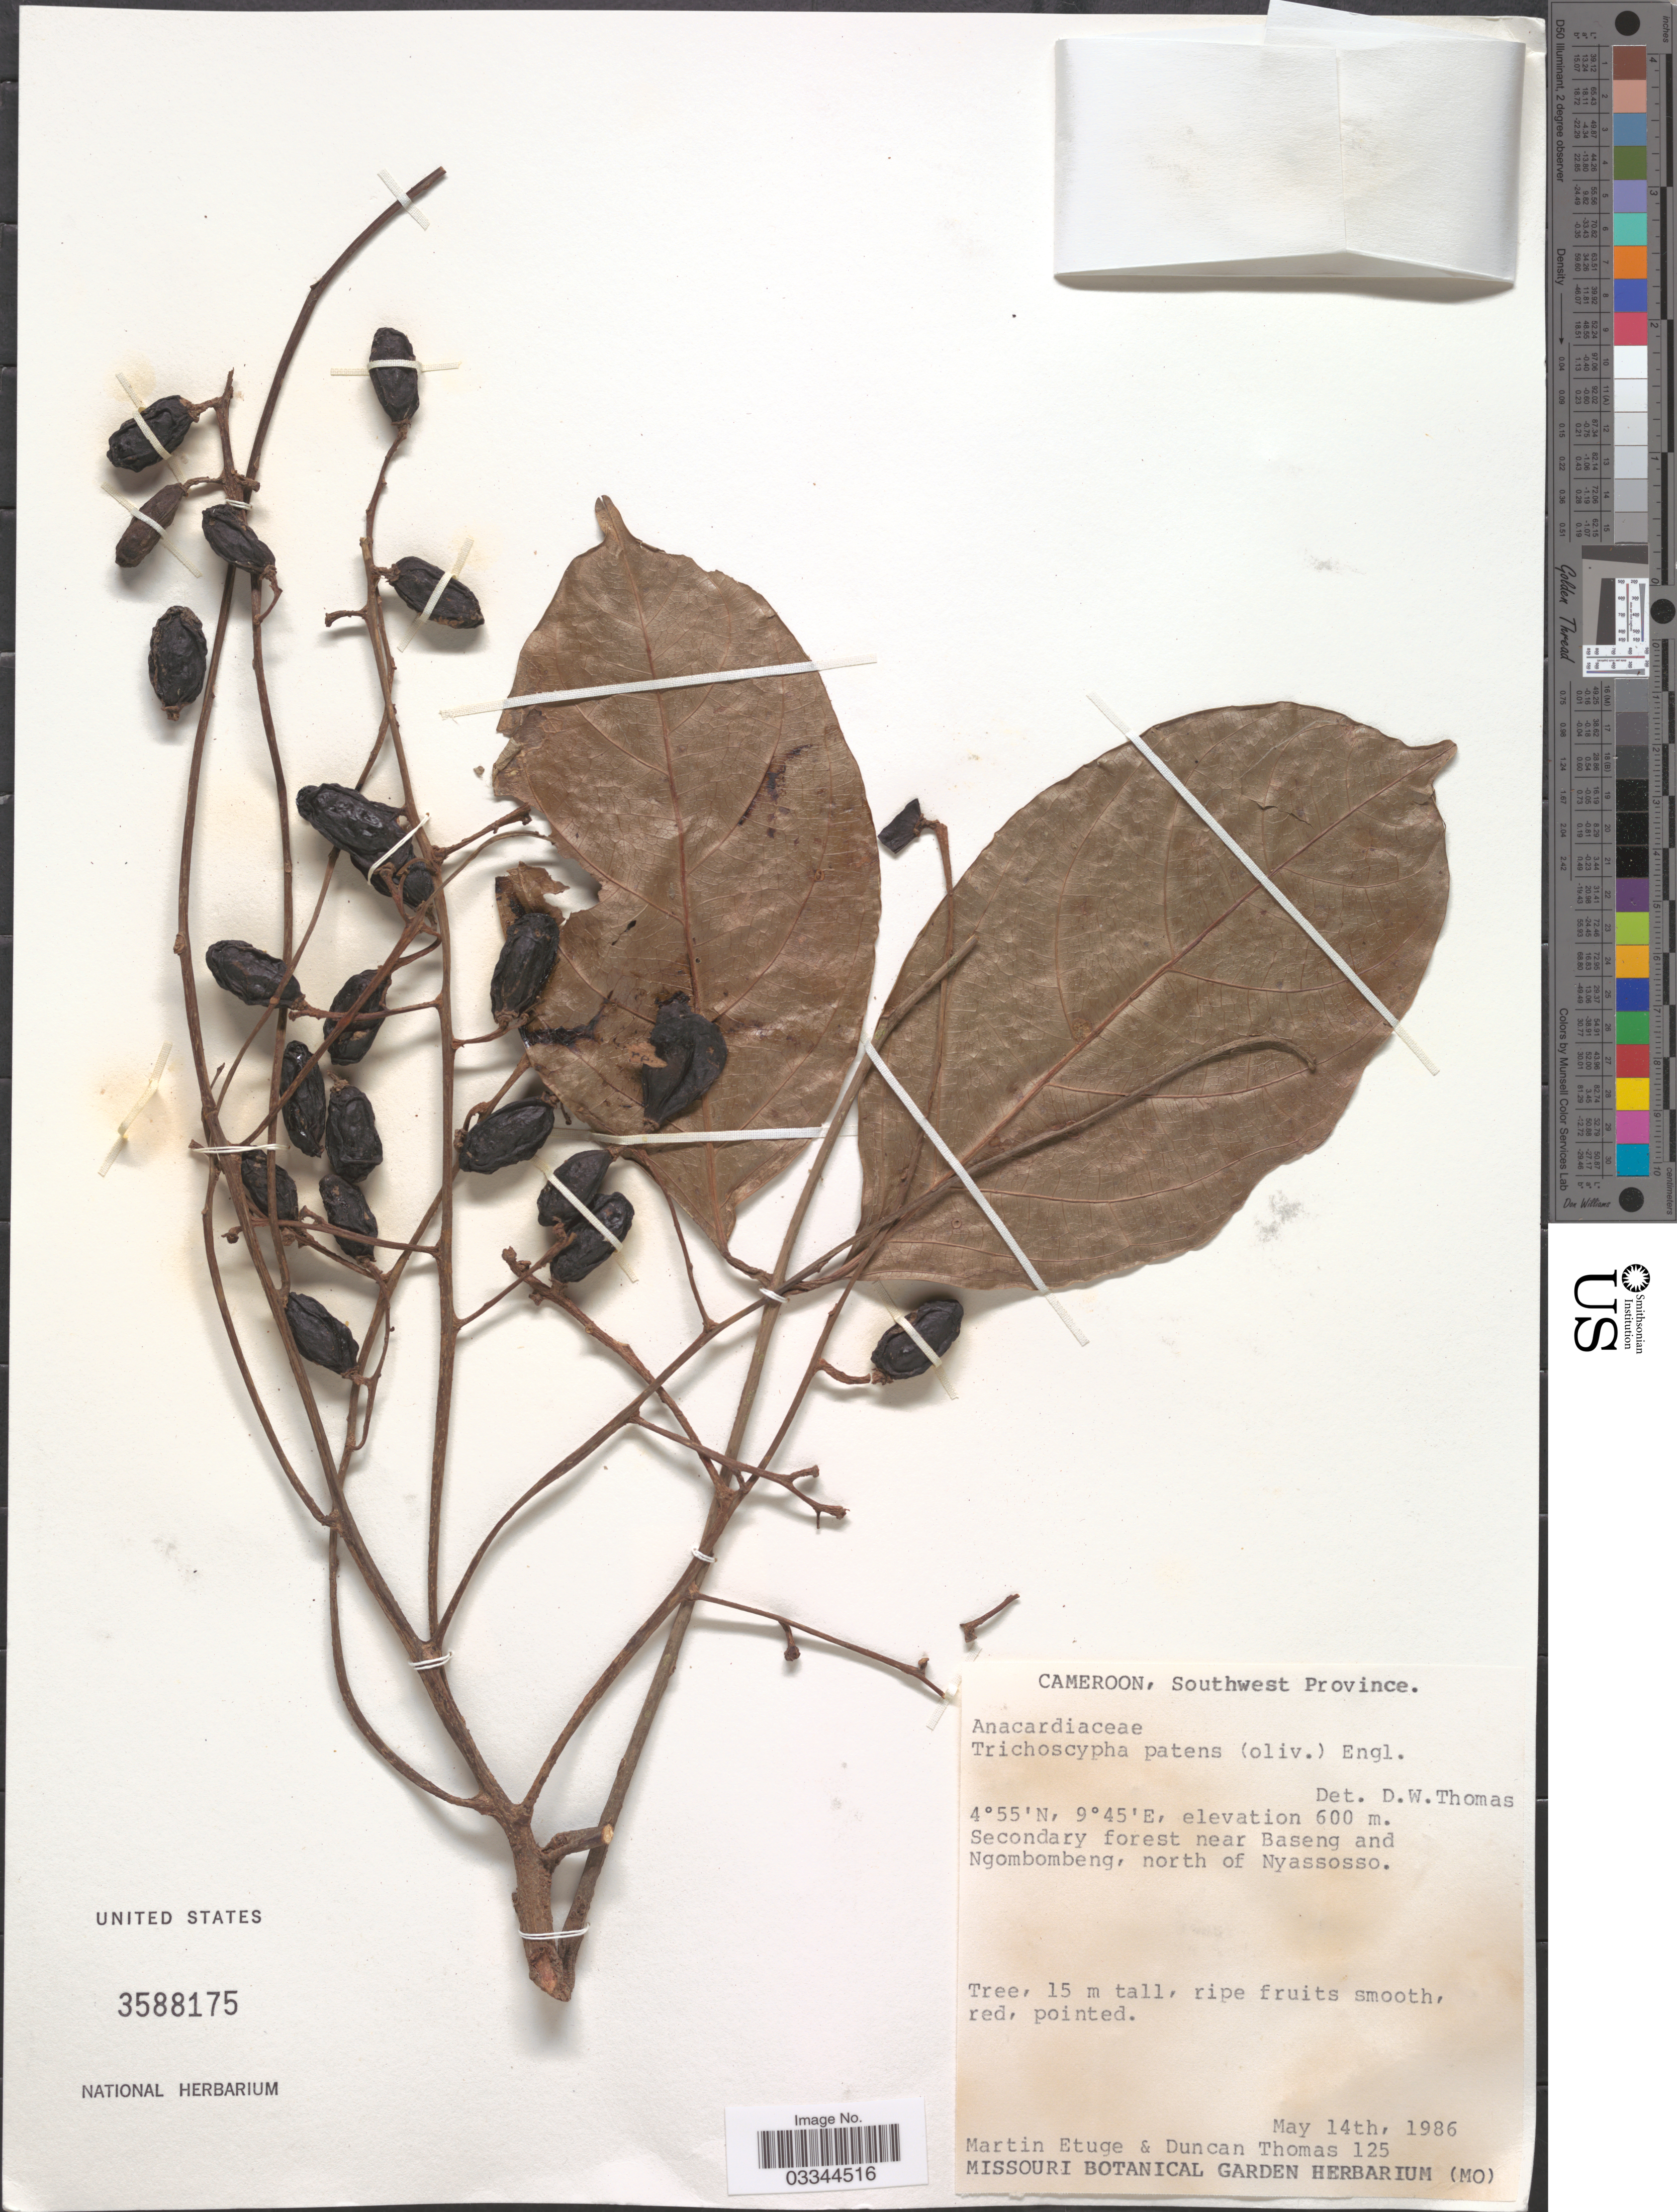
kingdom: Plantae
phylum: Tracheophyta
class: Magnoliopsida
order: Sapindales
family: Anacardiaceae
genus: Trichoscypha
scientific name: Trichoscypha patens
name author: (Oliv.) Engl.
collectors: M. Etuge & D. W. Thomas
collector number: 125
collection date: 1986-05-14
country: Cameroon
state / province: Sud-Ouest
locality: Southwest Province. Secondary forest near Baseng and Ngombombeng, north of Nyassosso.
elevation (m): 600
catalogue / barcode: US 3588175